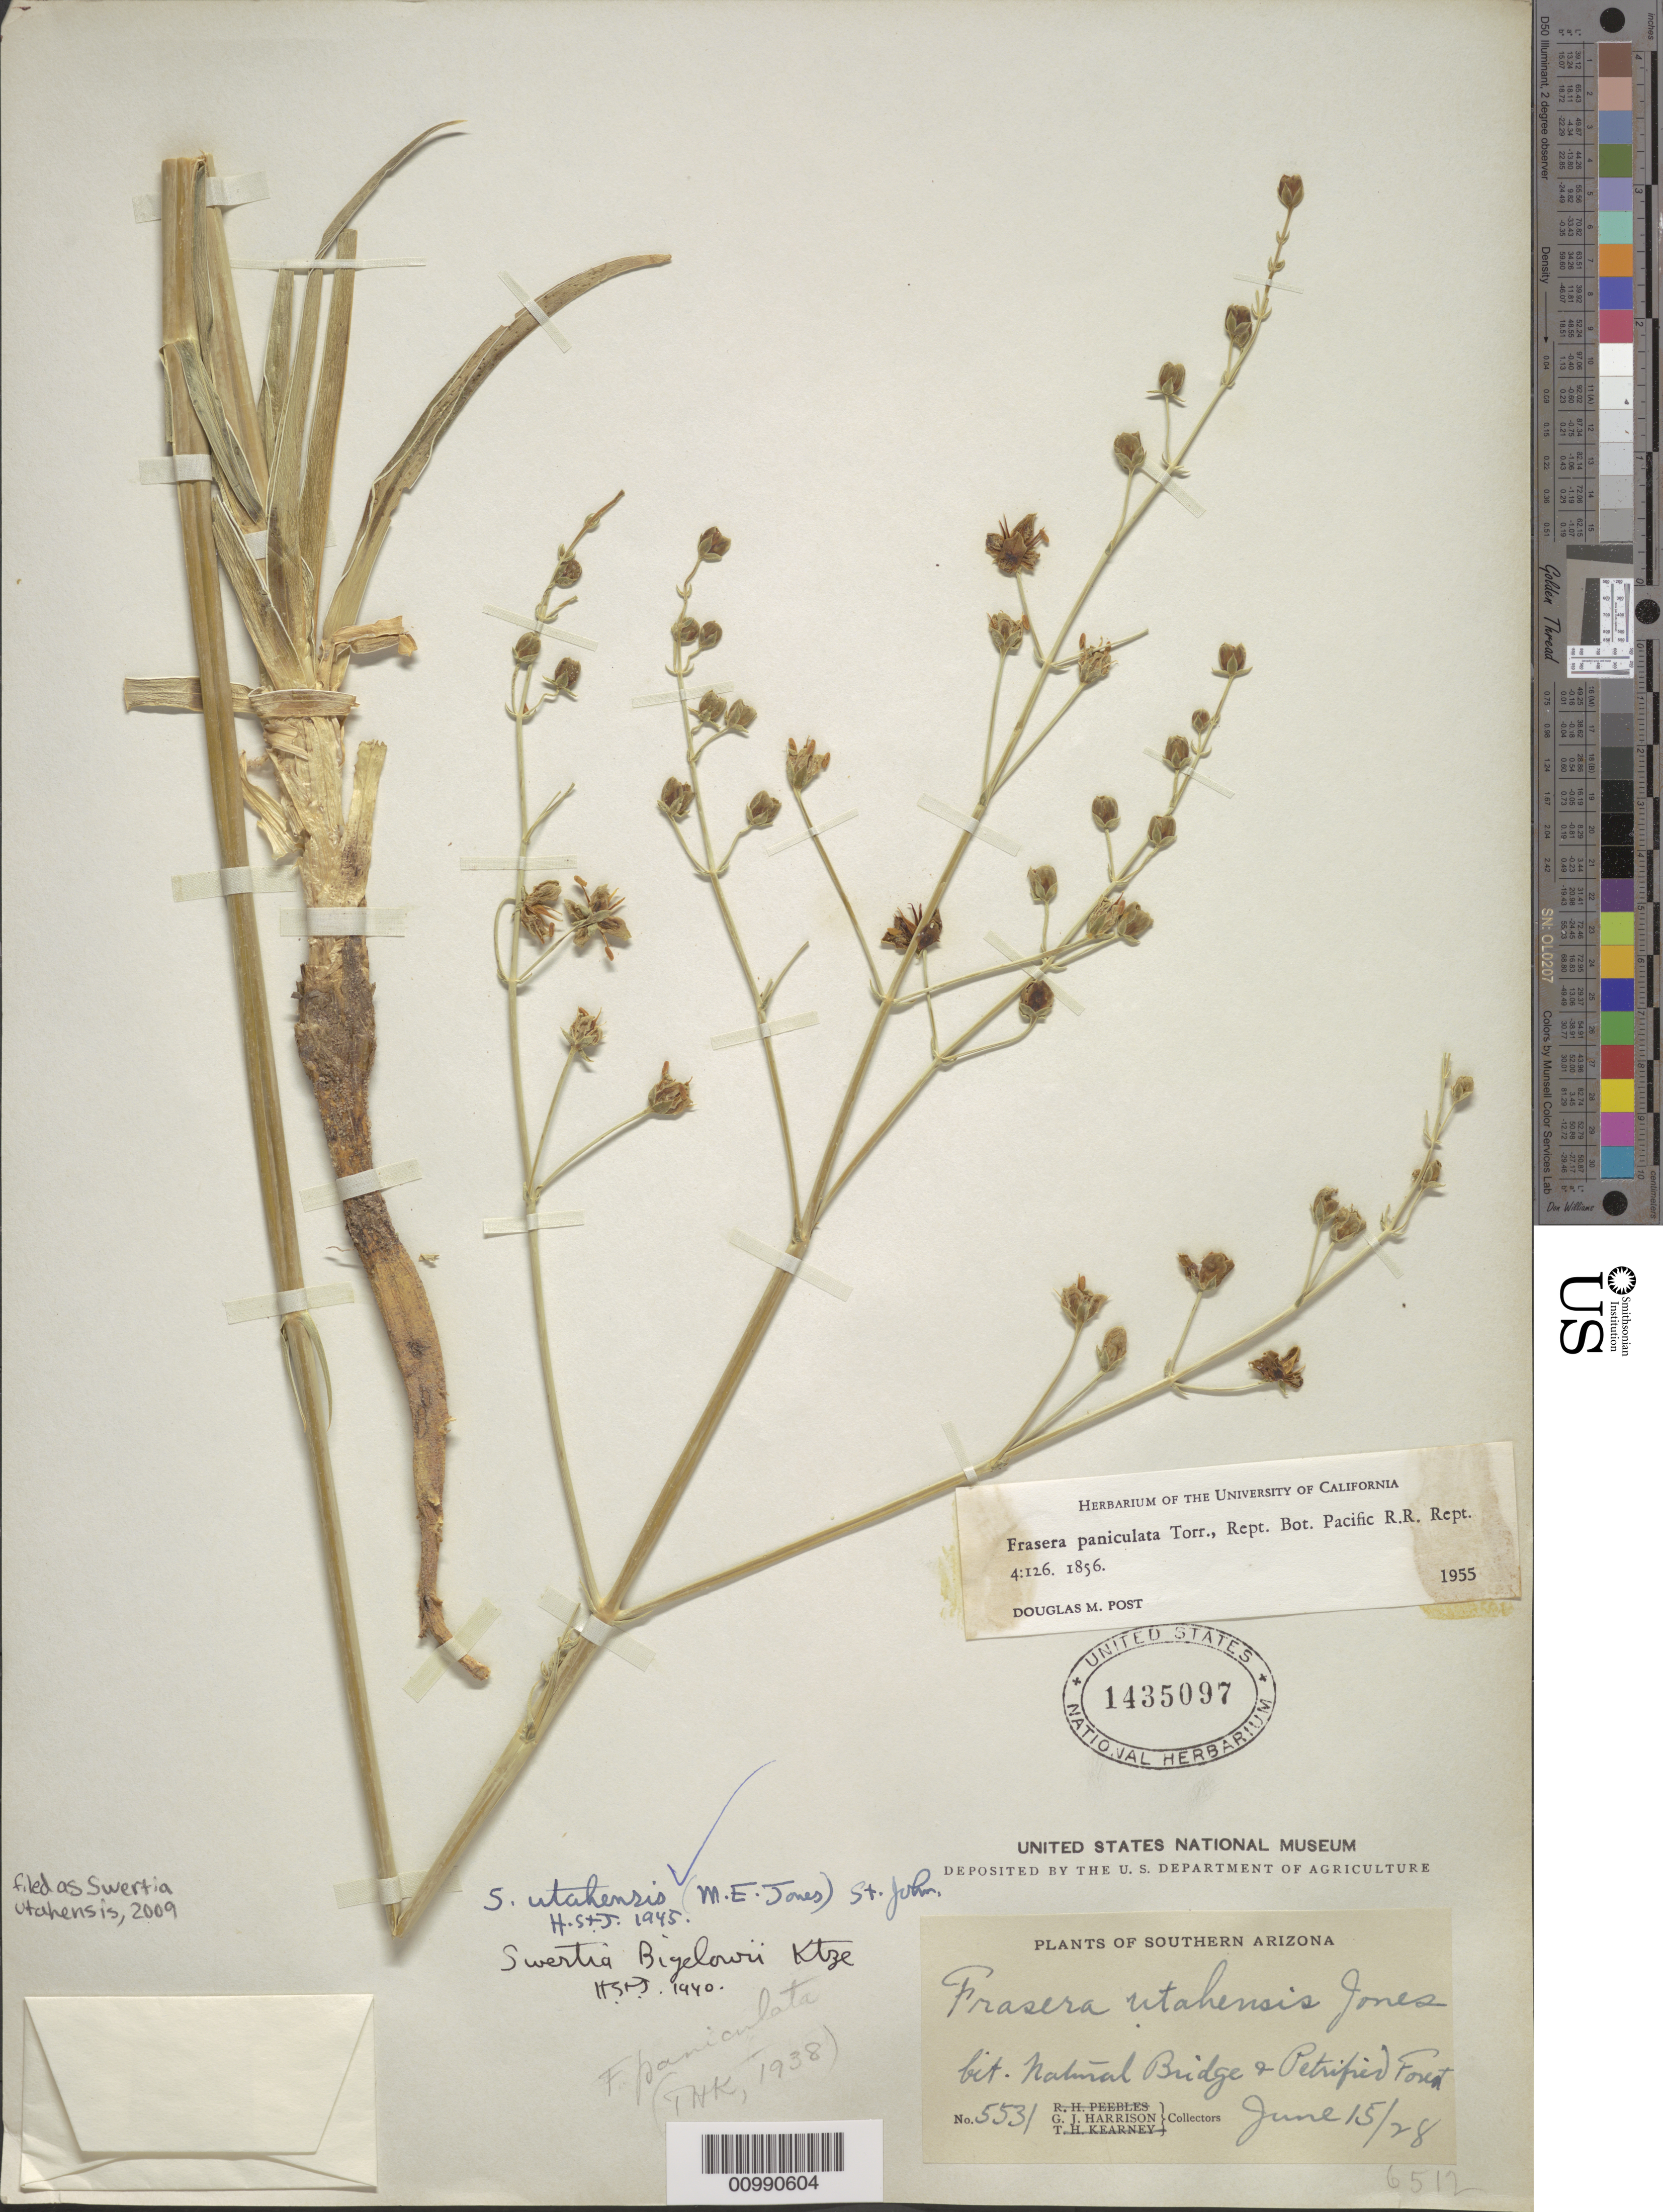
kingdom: Plantae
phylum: Tracheophyta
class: Magnoliopsida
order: Gentianales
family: Gentianaceae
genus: Swertia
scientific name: Swertia utahensis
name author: (M.E. Jones) H. St. John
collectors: G. J. Harrison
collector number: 5531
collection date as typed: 15 Jun 1928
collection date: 1928-06-15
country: United States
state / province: Arizona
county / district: Navajo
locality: Between NAtional Bridge and Petrified Forest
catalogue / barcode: US 1435097